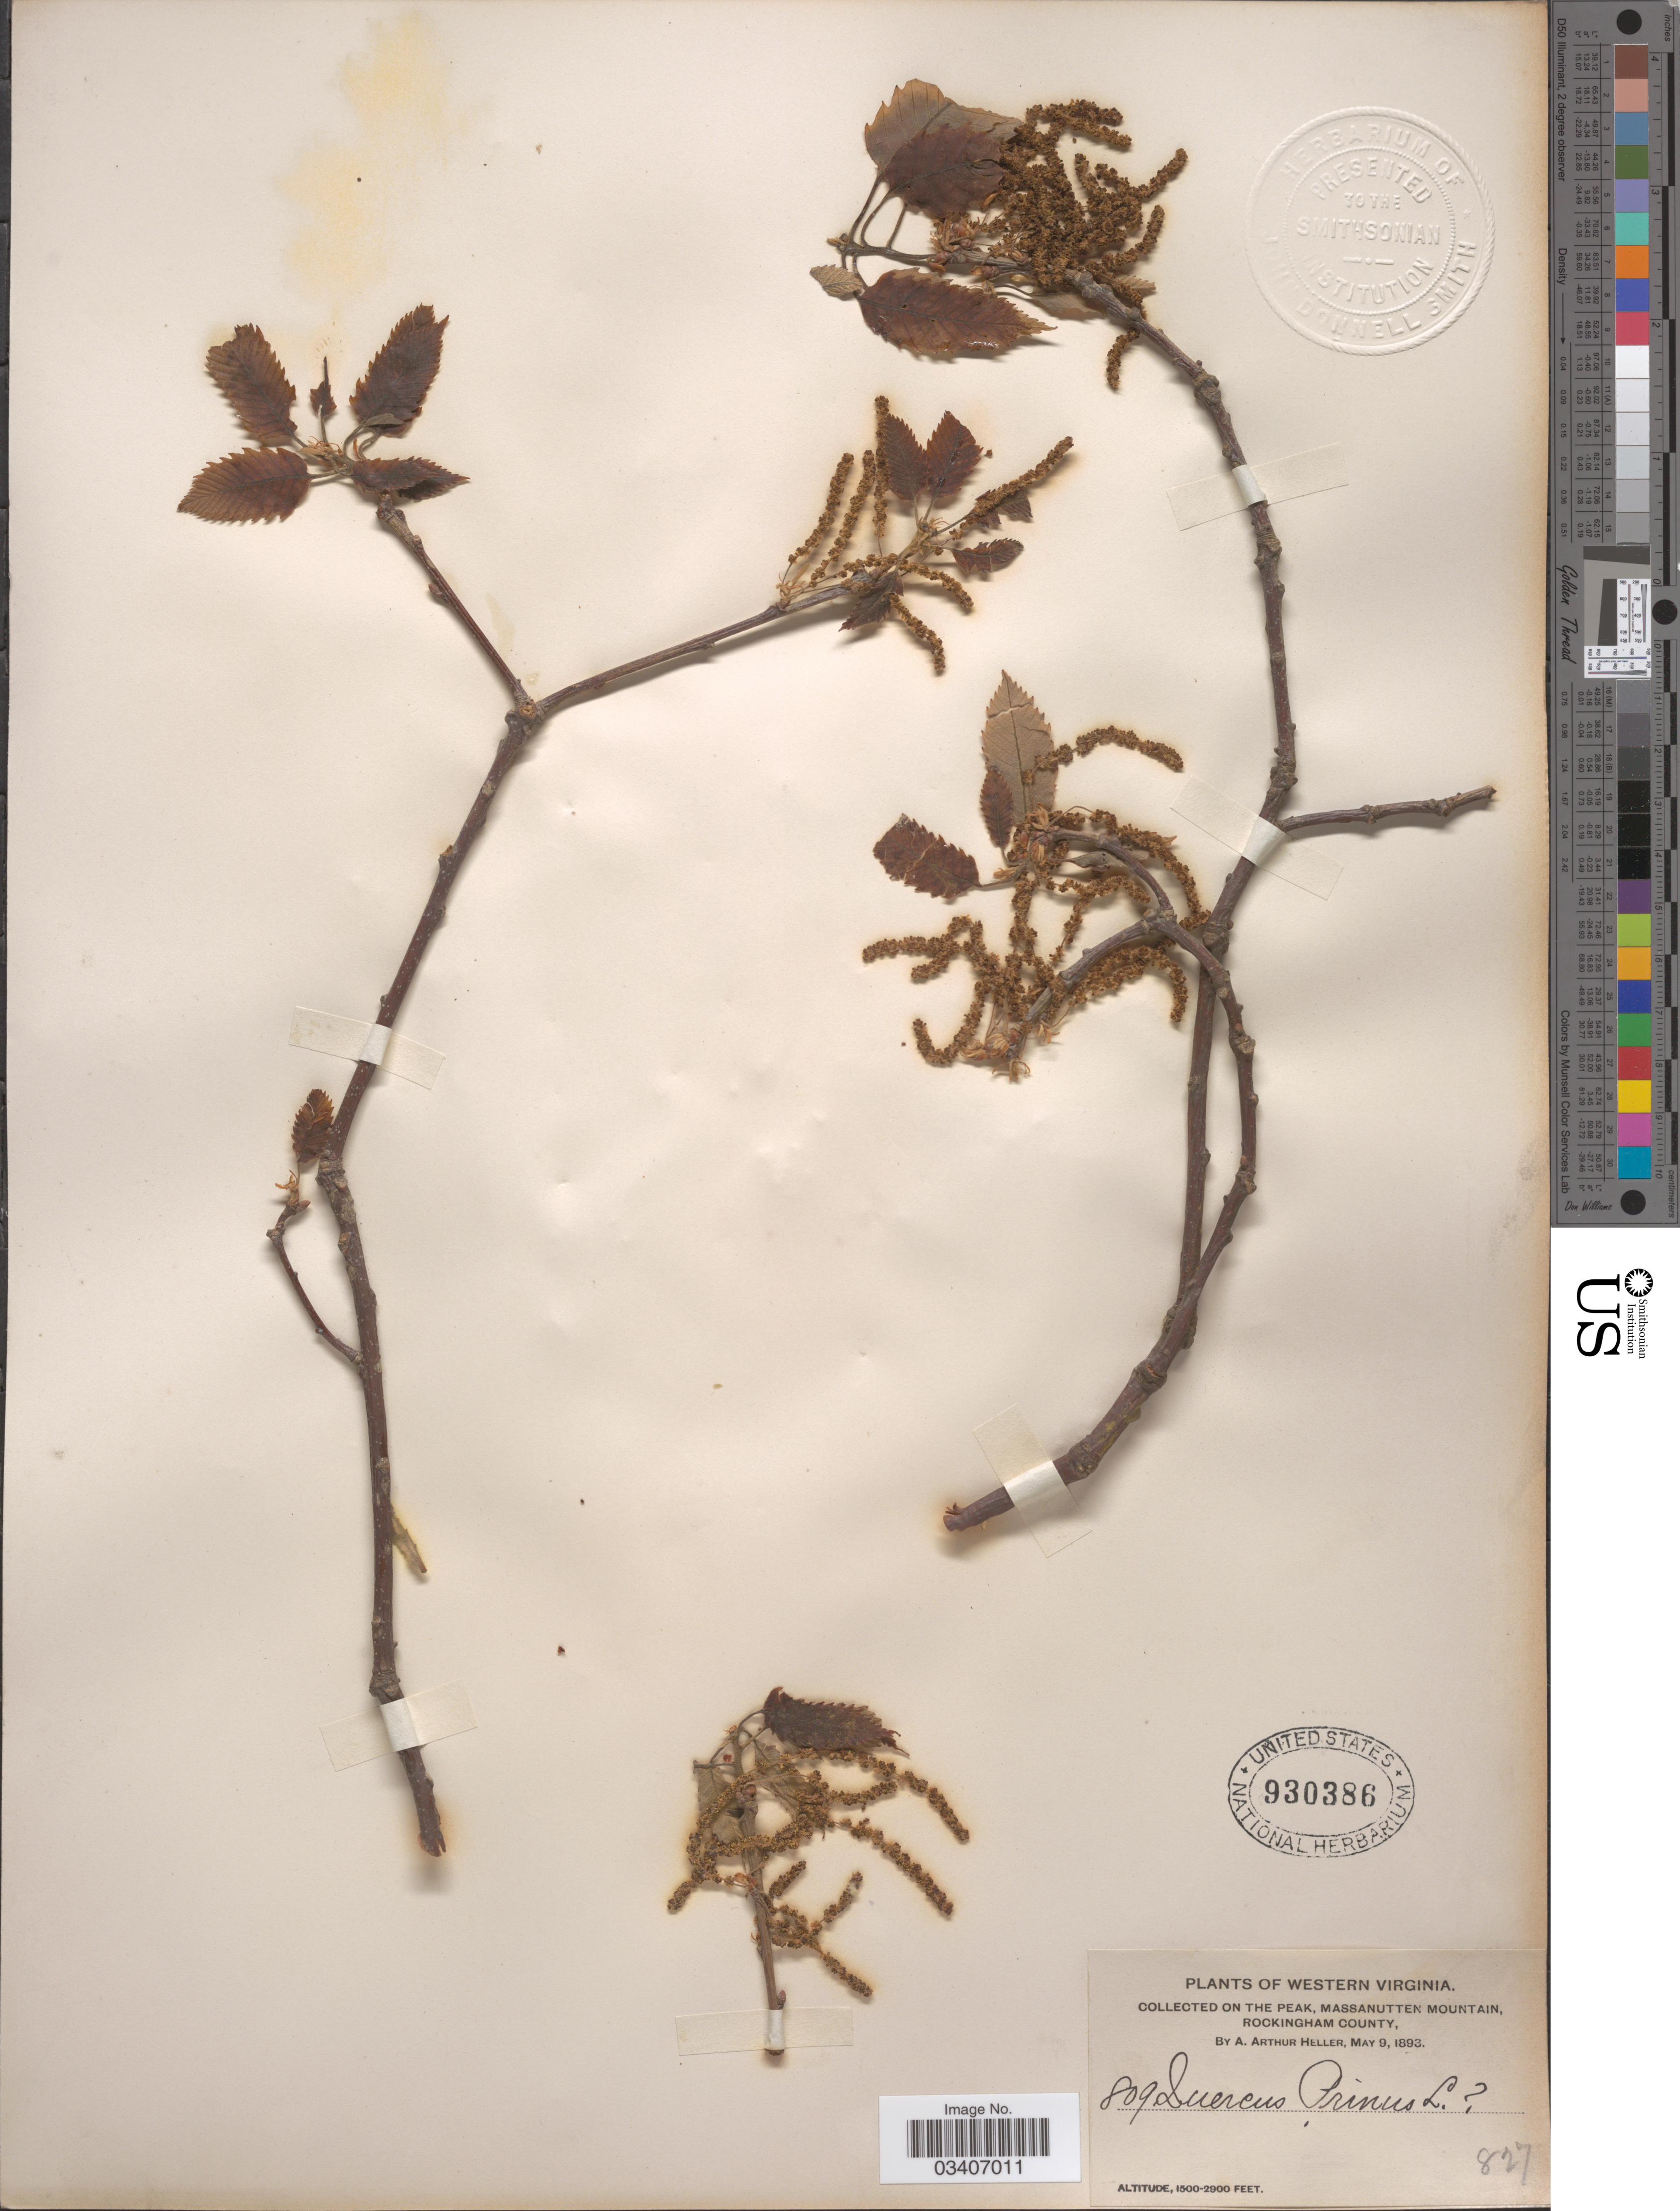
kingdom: Plantae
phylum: Tracheophyta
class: Magnoliopsida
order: Fagales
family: Fagaceae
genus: Quercus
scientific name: Quercus montana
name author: Willd.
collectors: A. A. Heller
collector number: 809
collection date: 1893-05-09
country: United States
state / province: Virginia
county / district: Rockingham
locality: Western Virginia. On the Peak, Massanutten Mountain, Rockingham County.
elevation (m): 457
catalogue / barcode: US 930386